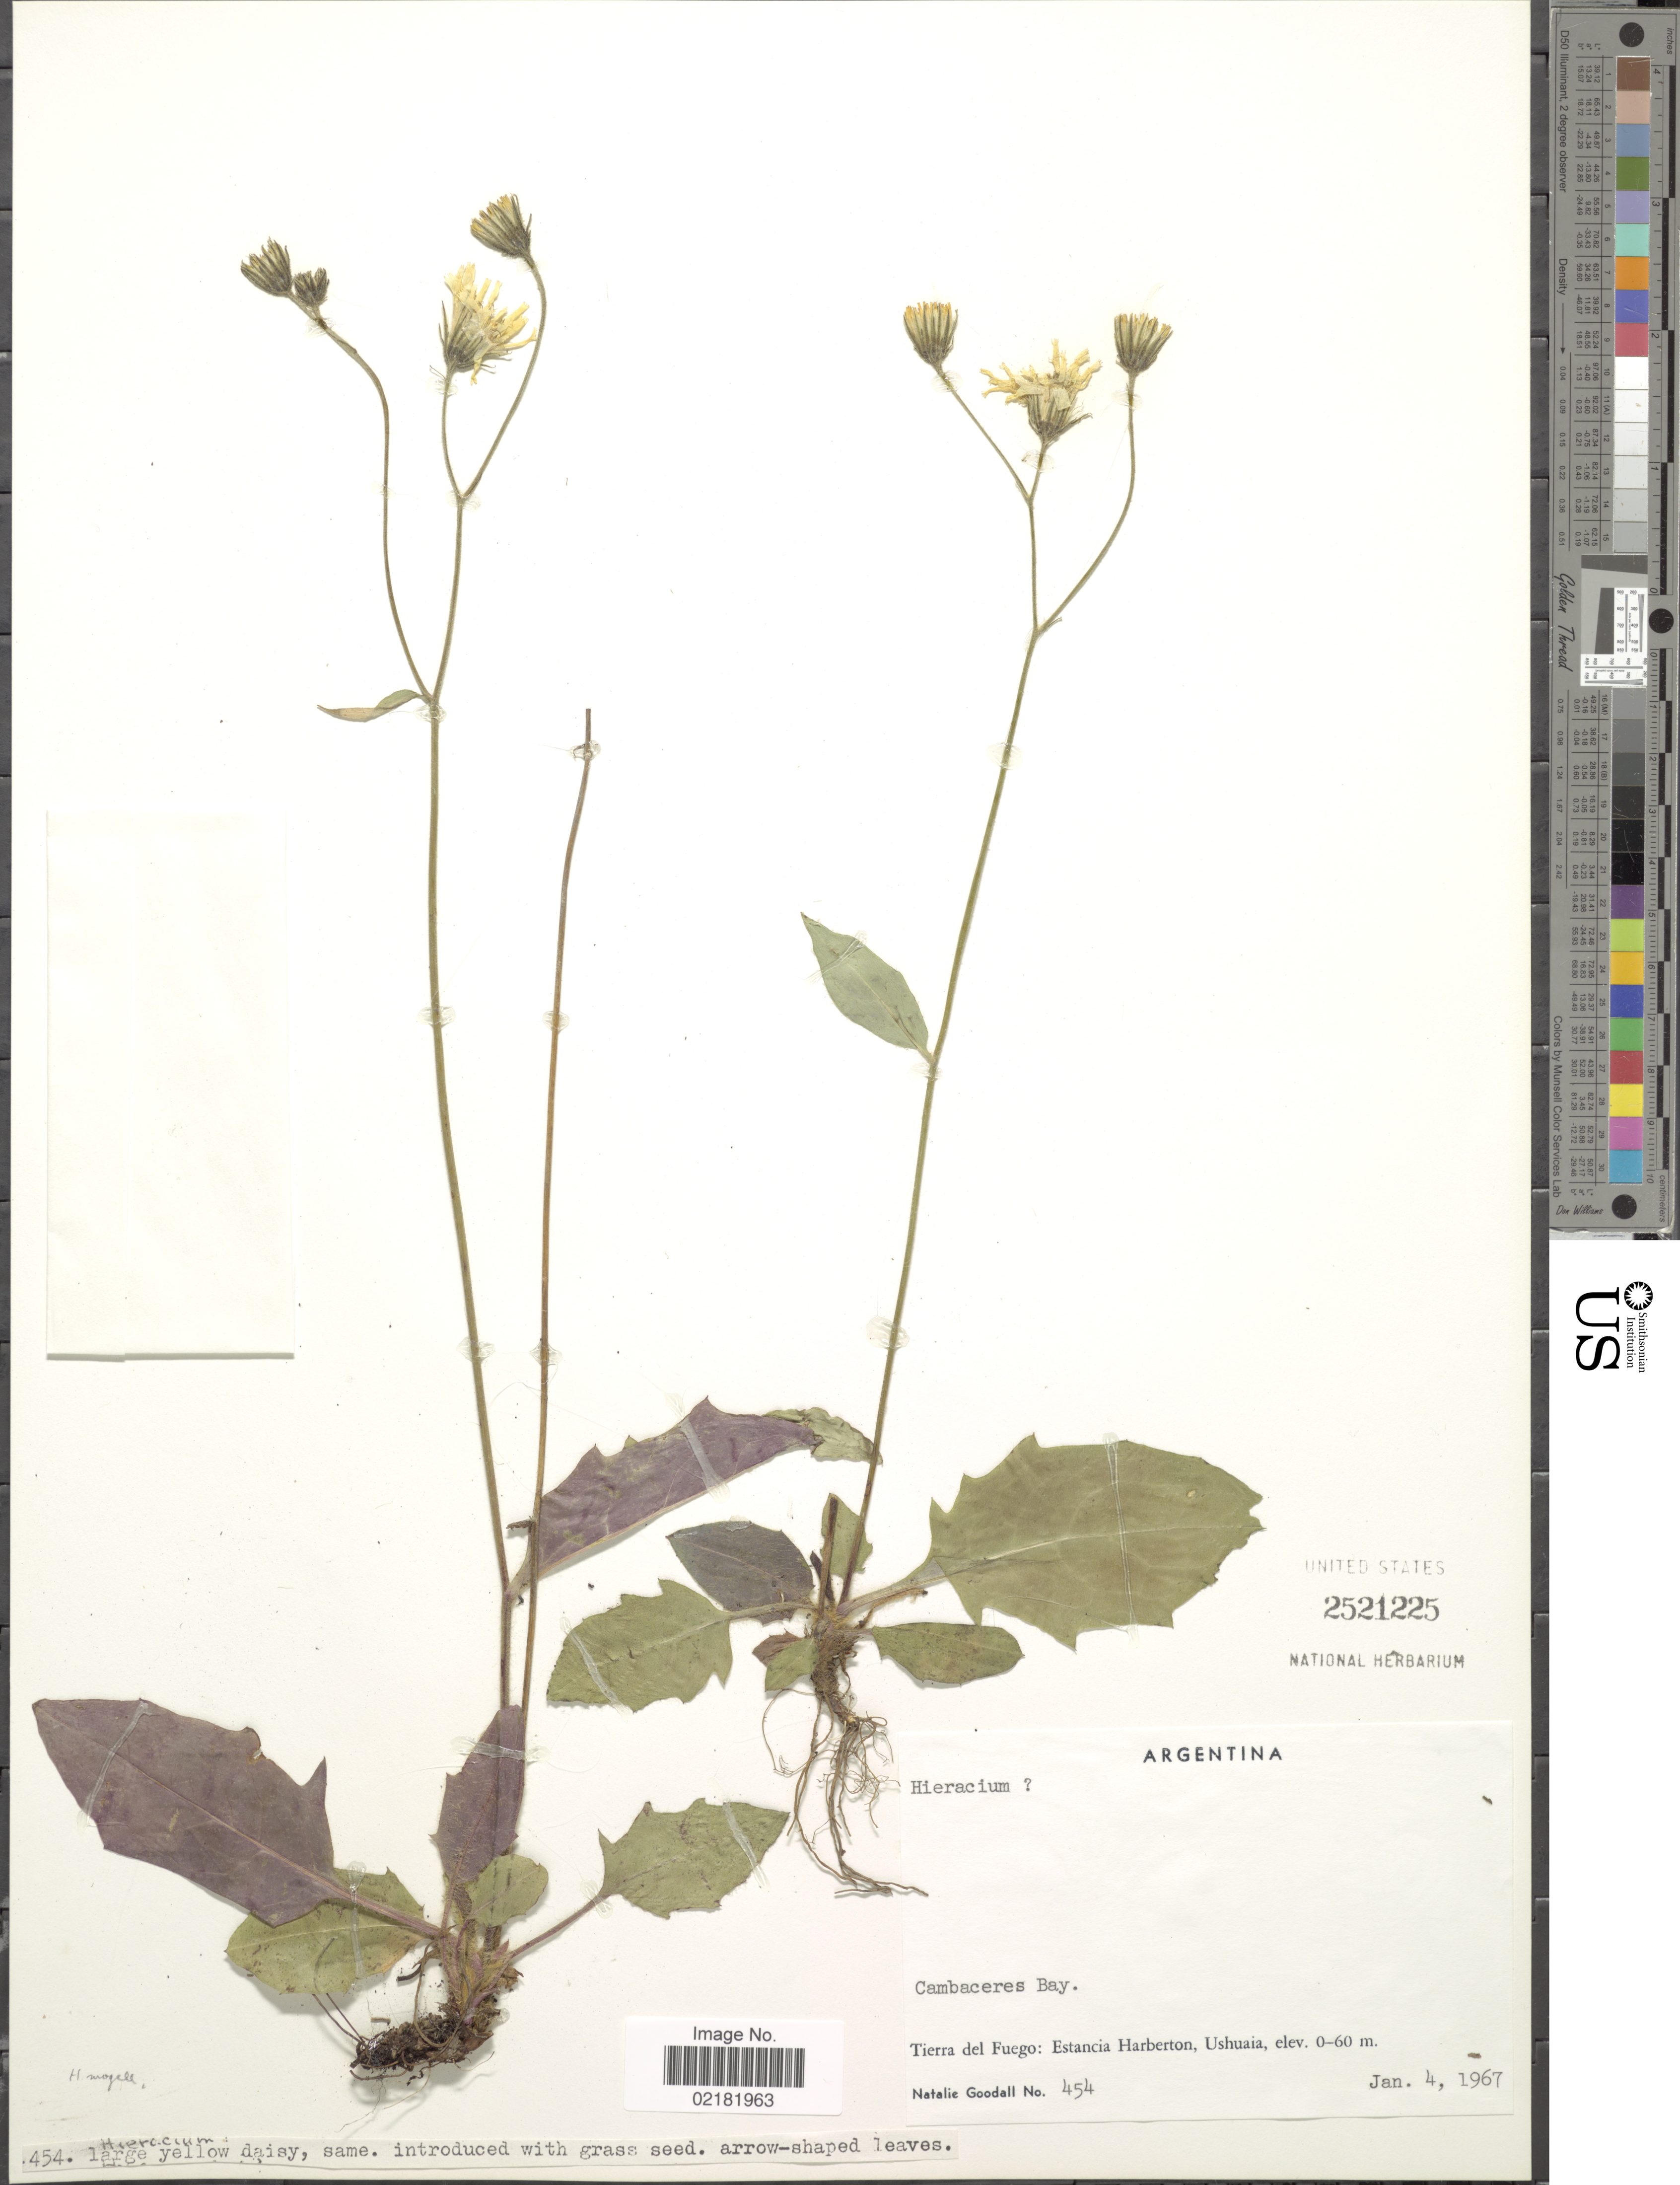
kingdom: Plantae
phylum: Tracheophyta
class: Magnoliopsida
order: Asterales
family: Asteraceae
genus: Hieracium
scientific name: Hieracium repandulare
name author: Druce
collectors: N. Goodall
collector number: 454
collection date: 1967-01-04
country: Argentina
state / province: Tierra del Fuego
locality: Estancia Harberton, Ushuaia.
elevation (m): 0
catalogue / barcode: US 2521225